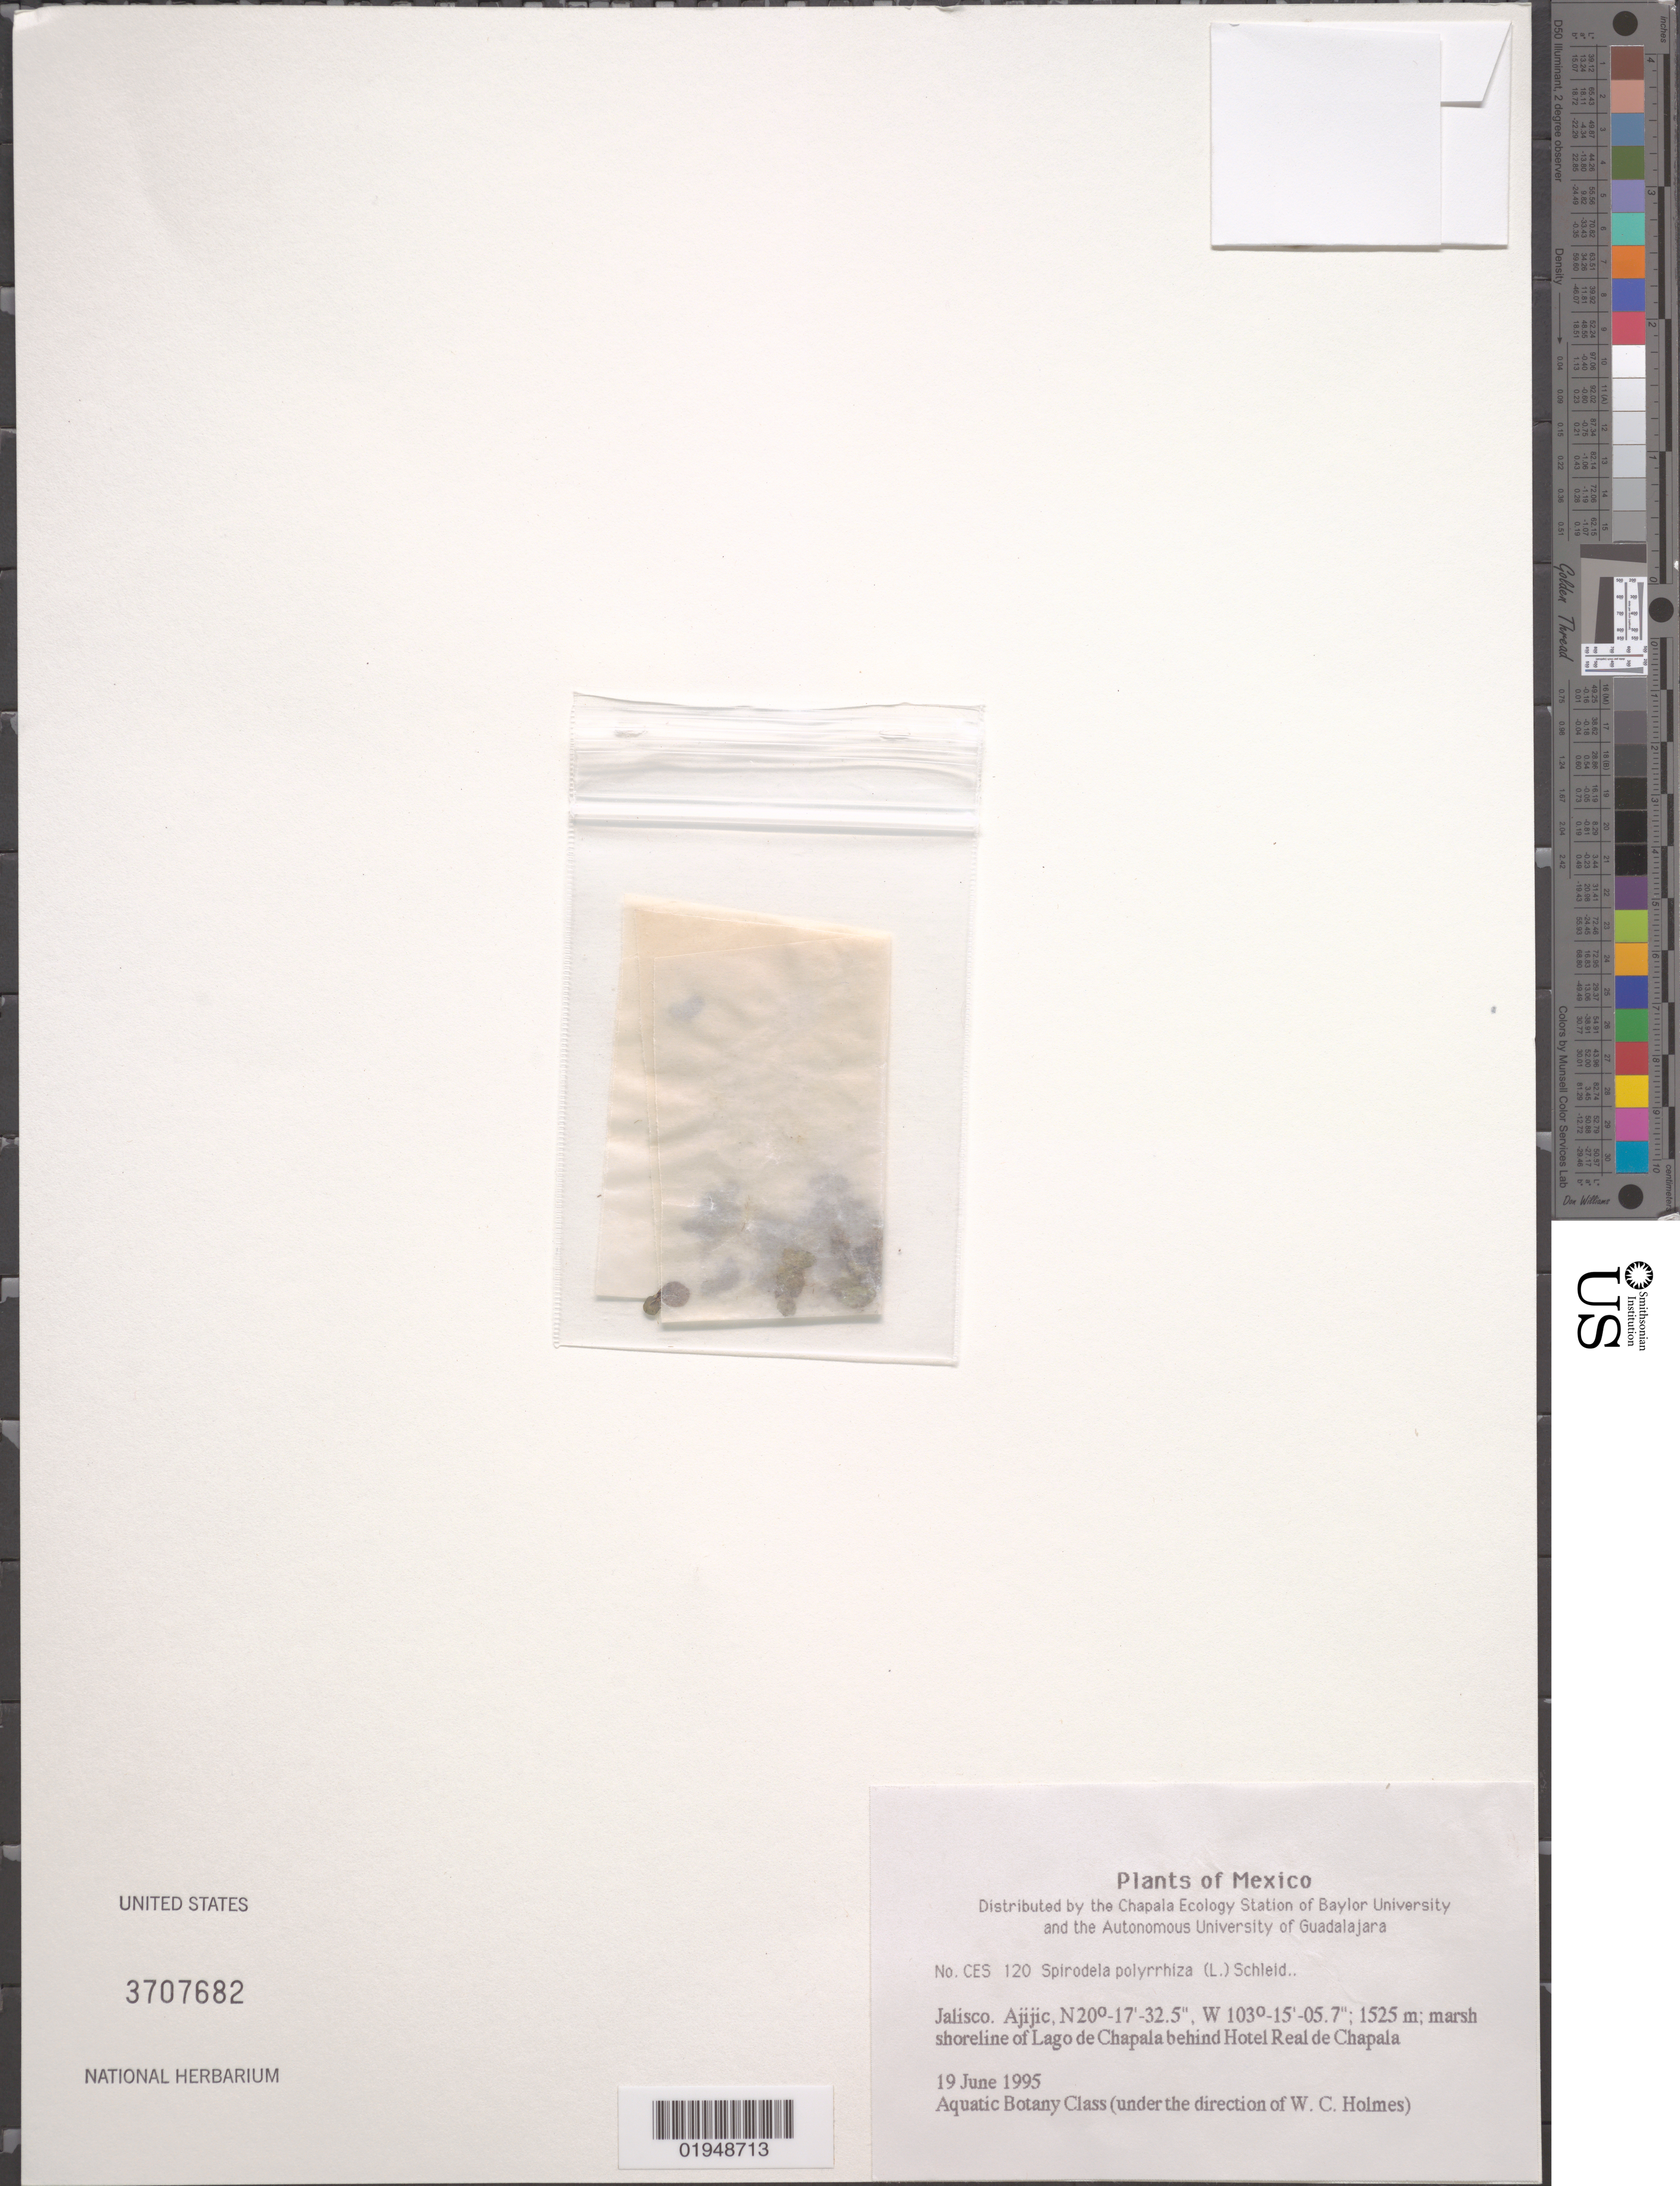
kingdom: Plantae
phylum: Tracheophyta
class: Liliopsida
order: Alismatales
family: Araceae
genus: Spirodela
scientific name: Spirodela polyrrhiza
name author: (L.) Schleid.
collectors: Students & W. Holmes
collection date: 1995-06-19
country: Mexico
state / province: Jalisco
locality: Ajijic, Lago de Chapala behind Hotel Real de Chapala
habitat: marsh shoreline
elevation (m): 1525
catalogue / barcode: US 3707682